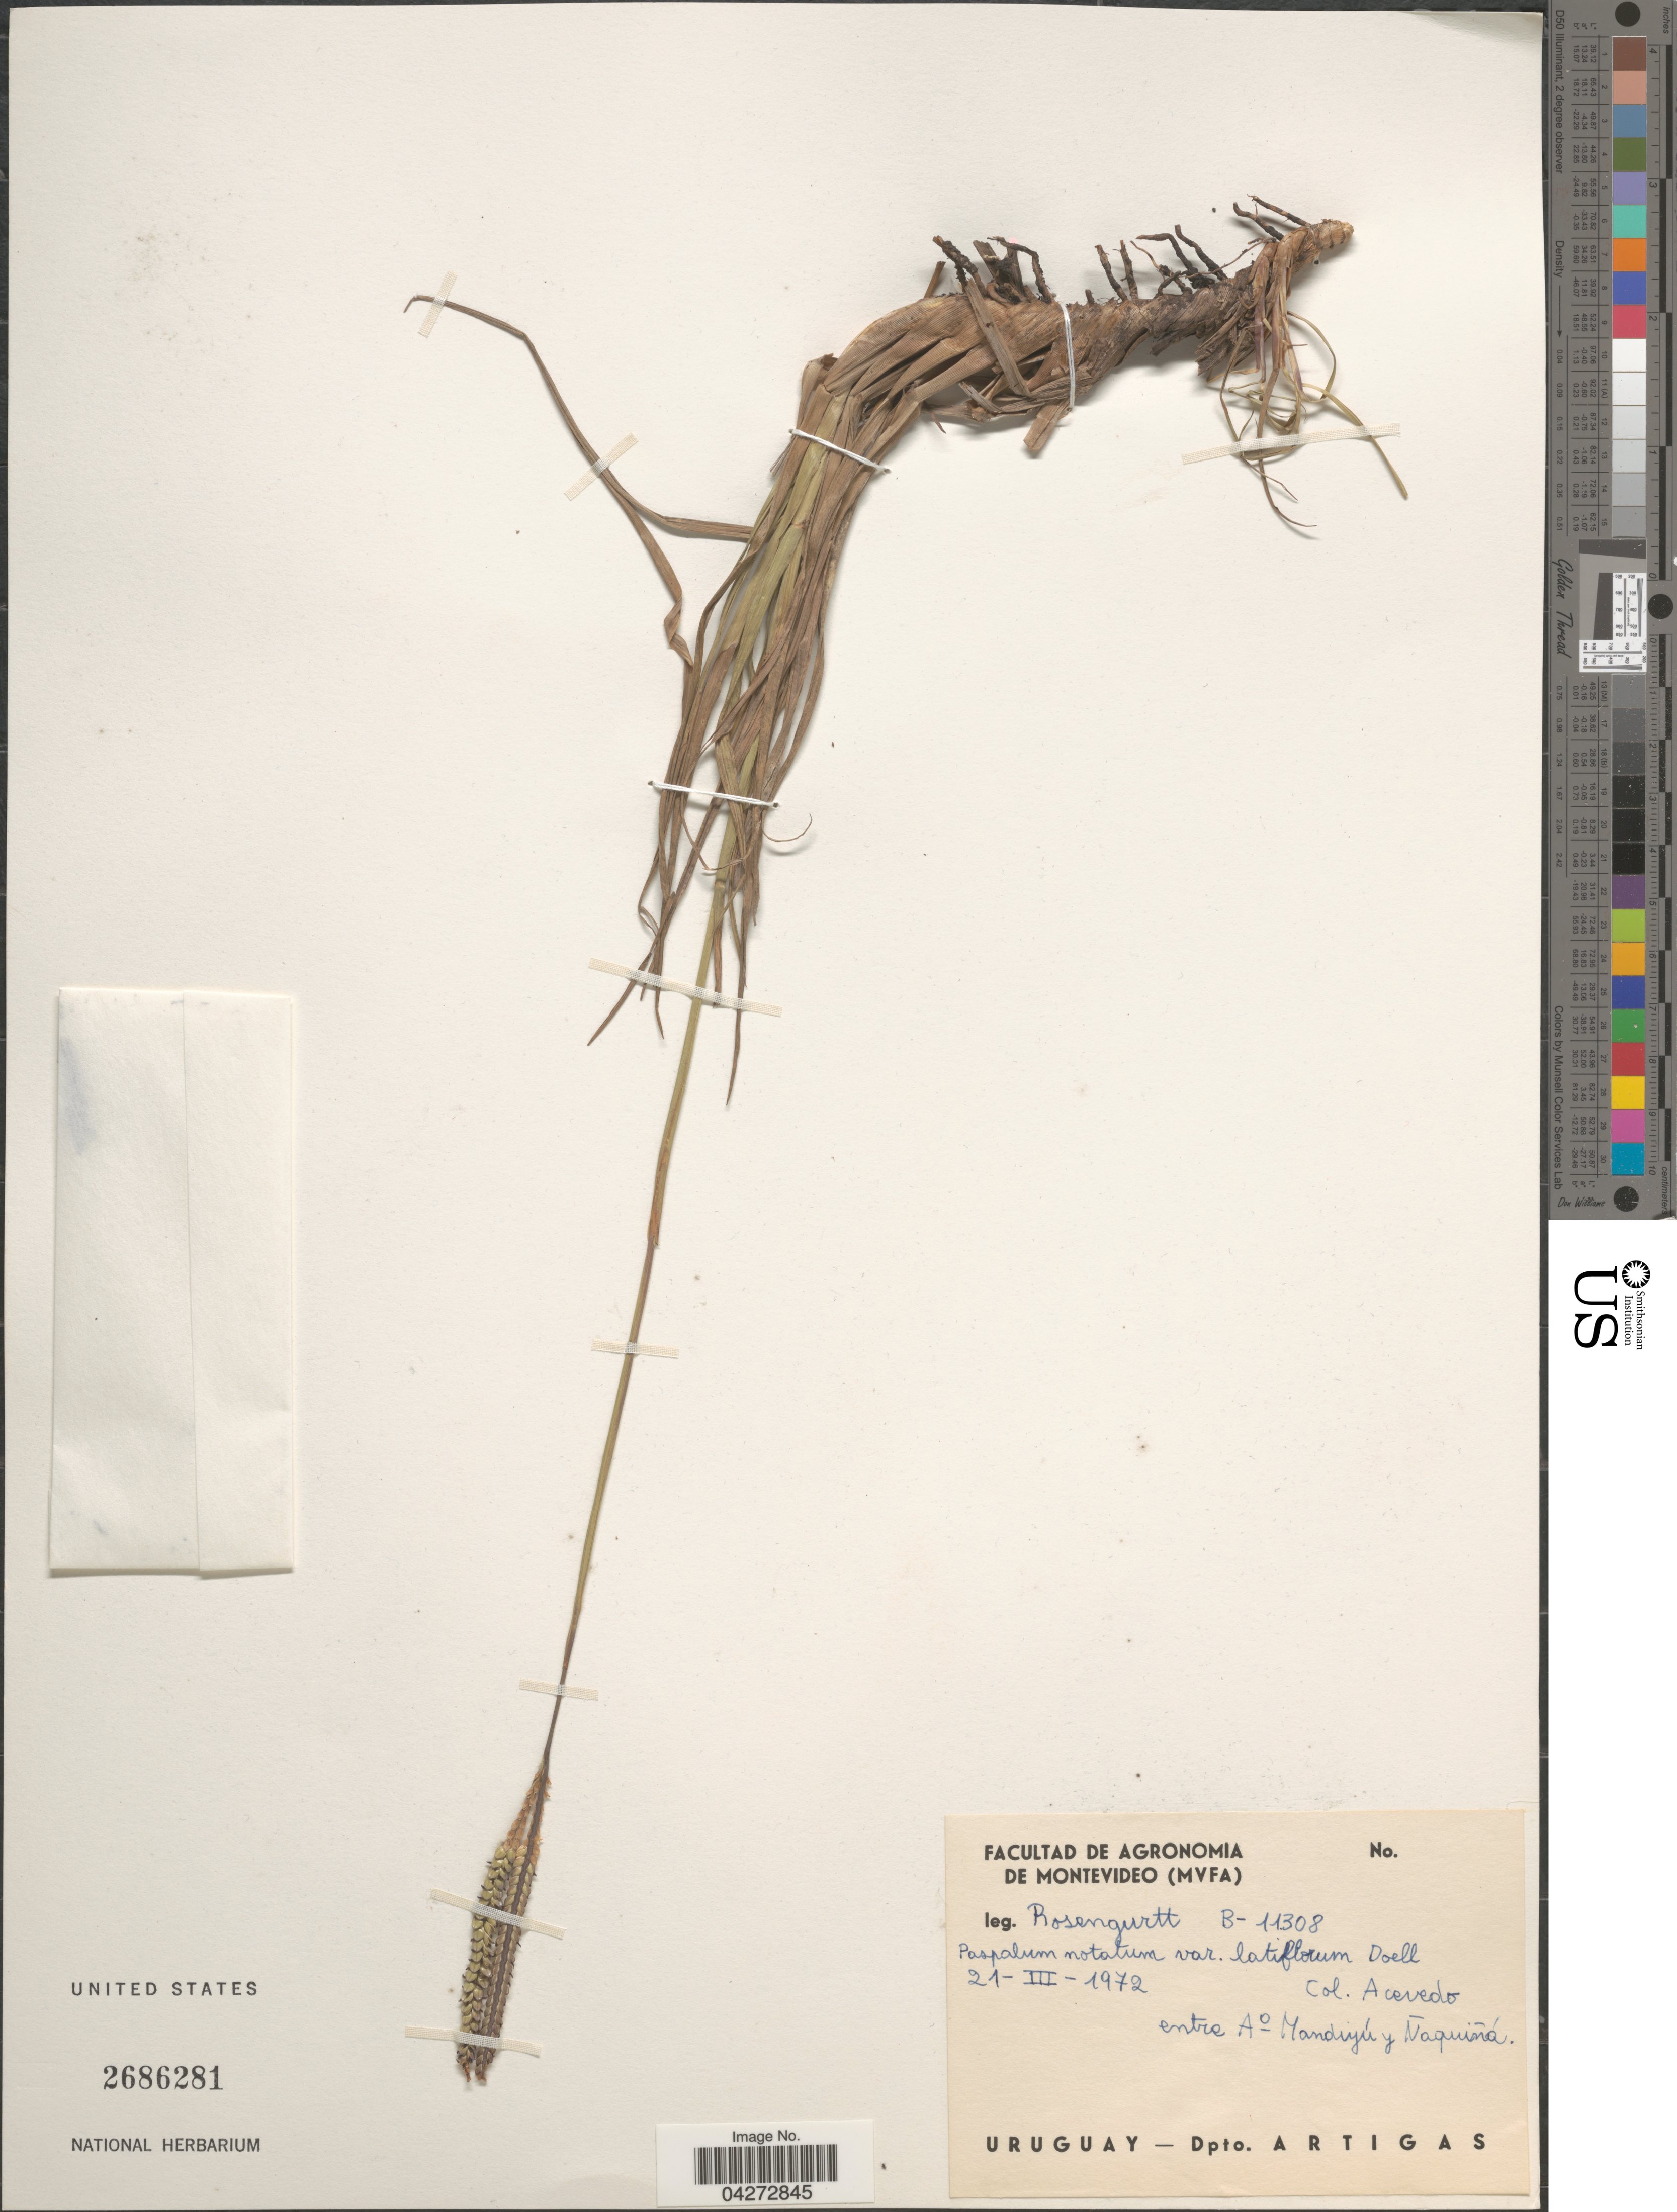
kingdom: Plantae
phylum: Tracheophyta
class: Liliopsida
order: Poales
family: Poaceae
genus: Paspalum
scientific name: Paspalum notatum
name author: Flüggé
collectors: Rosengurtt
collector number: B-11308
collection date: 1972-03-21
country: Uruguay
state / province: Artigas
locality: Acevedo [unsure placement] entre A° Mandiyú y Ñaquiñá. Dpto. Artigas.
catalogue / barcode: US 2686281